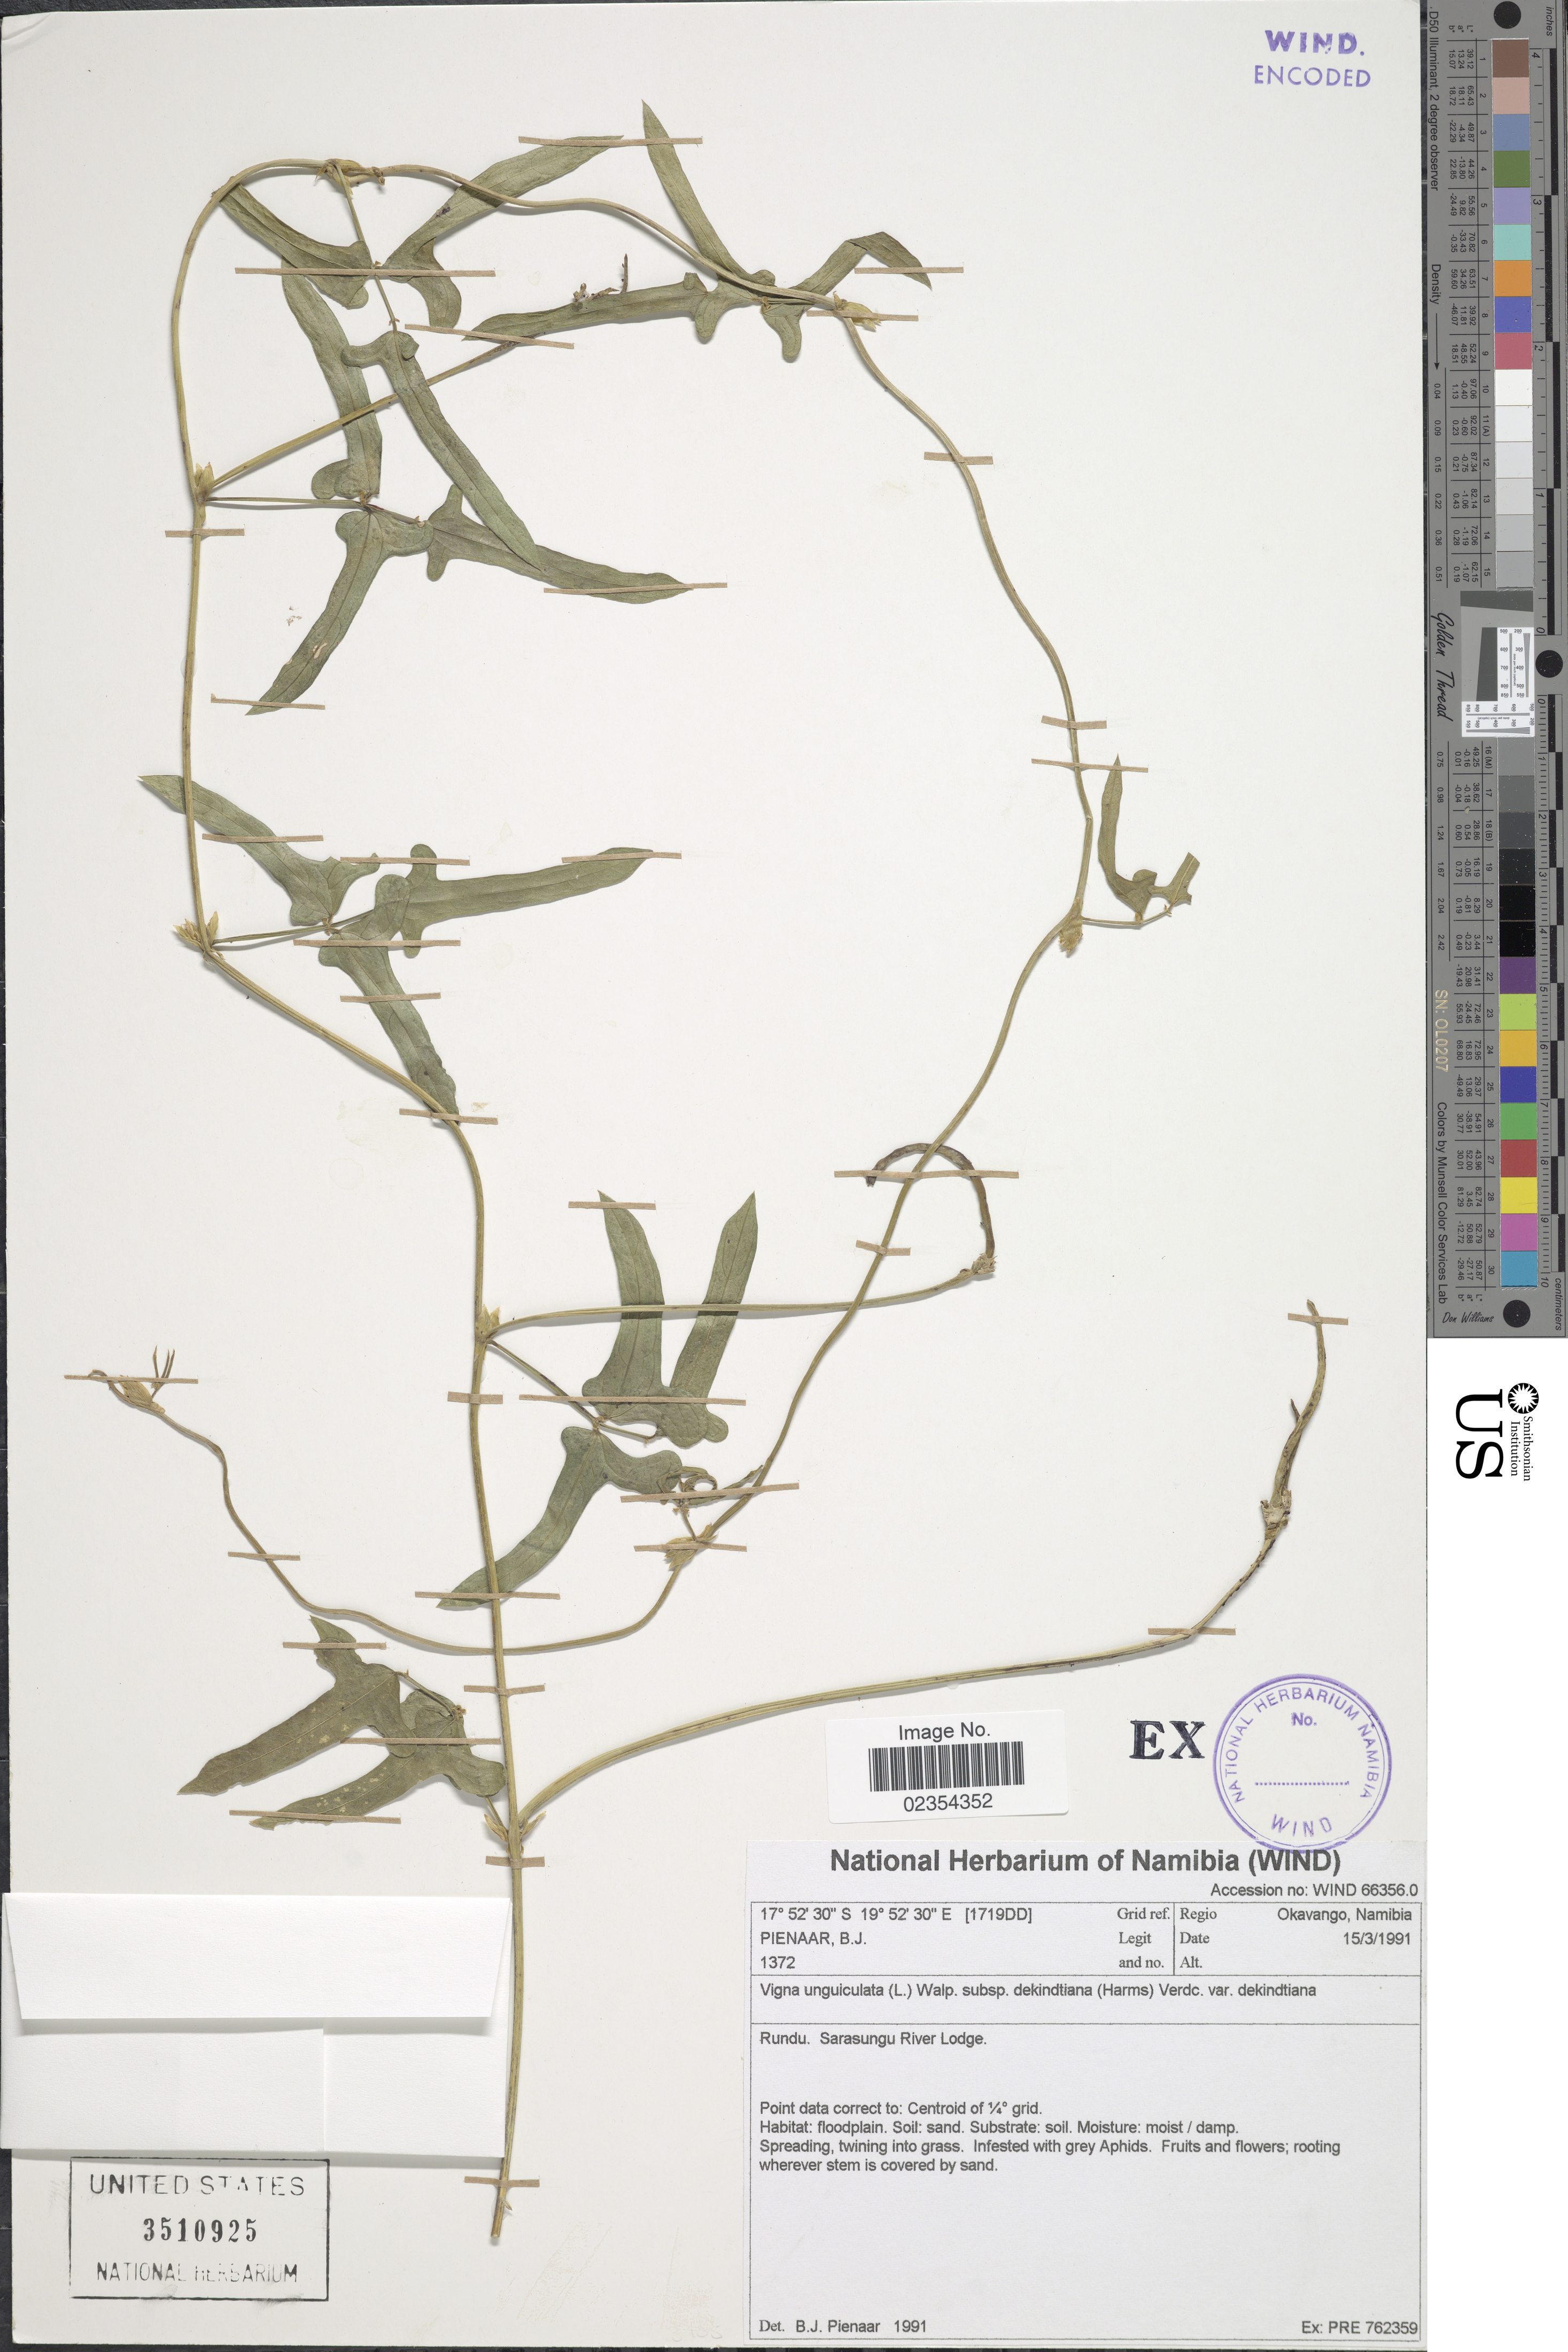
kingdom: Plantae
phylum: Tracheophyta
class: Magnoliopsida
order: Fabales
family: Fabaceae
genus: Vigna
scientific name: Vigna unguiculata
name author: (L.) Walp.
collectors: B. Pienaar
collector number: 1372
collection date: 1991-03-15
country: Namibia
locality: Okavangom Rundu, Sarasungu River Lodge, Grid ref. [1719DD].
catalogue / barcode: US 3510925